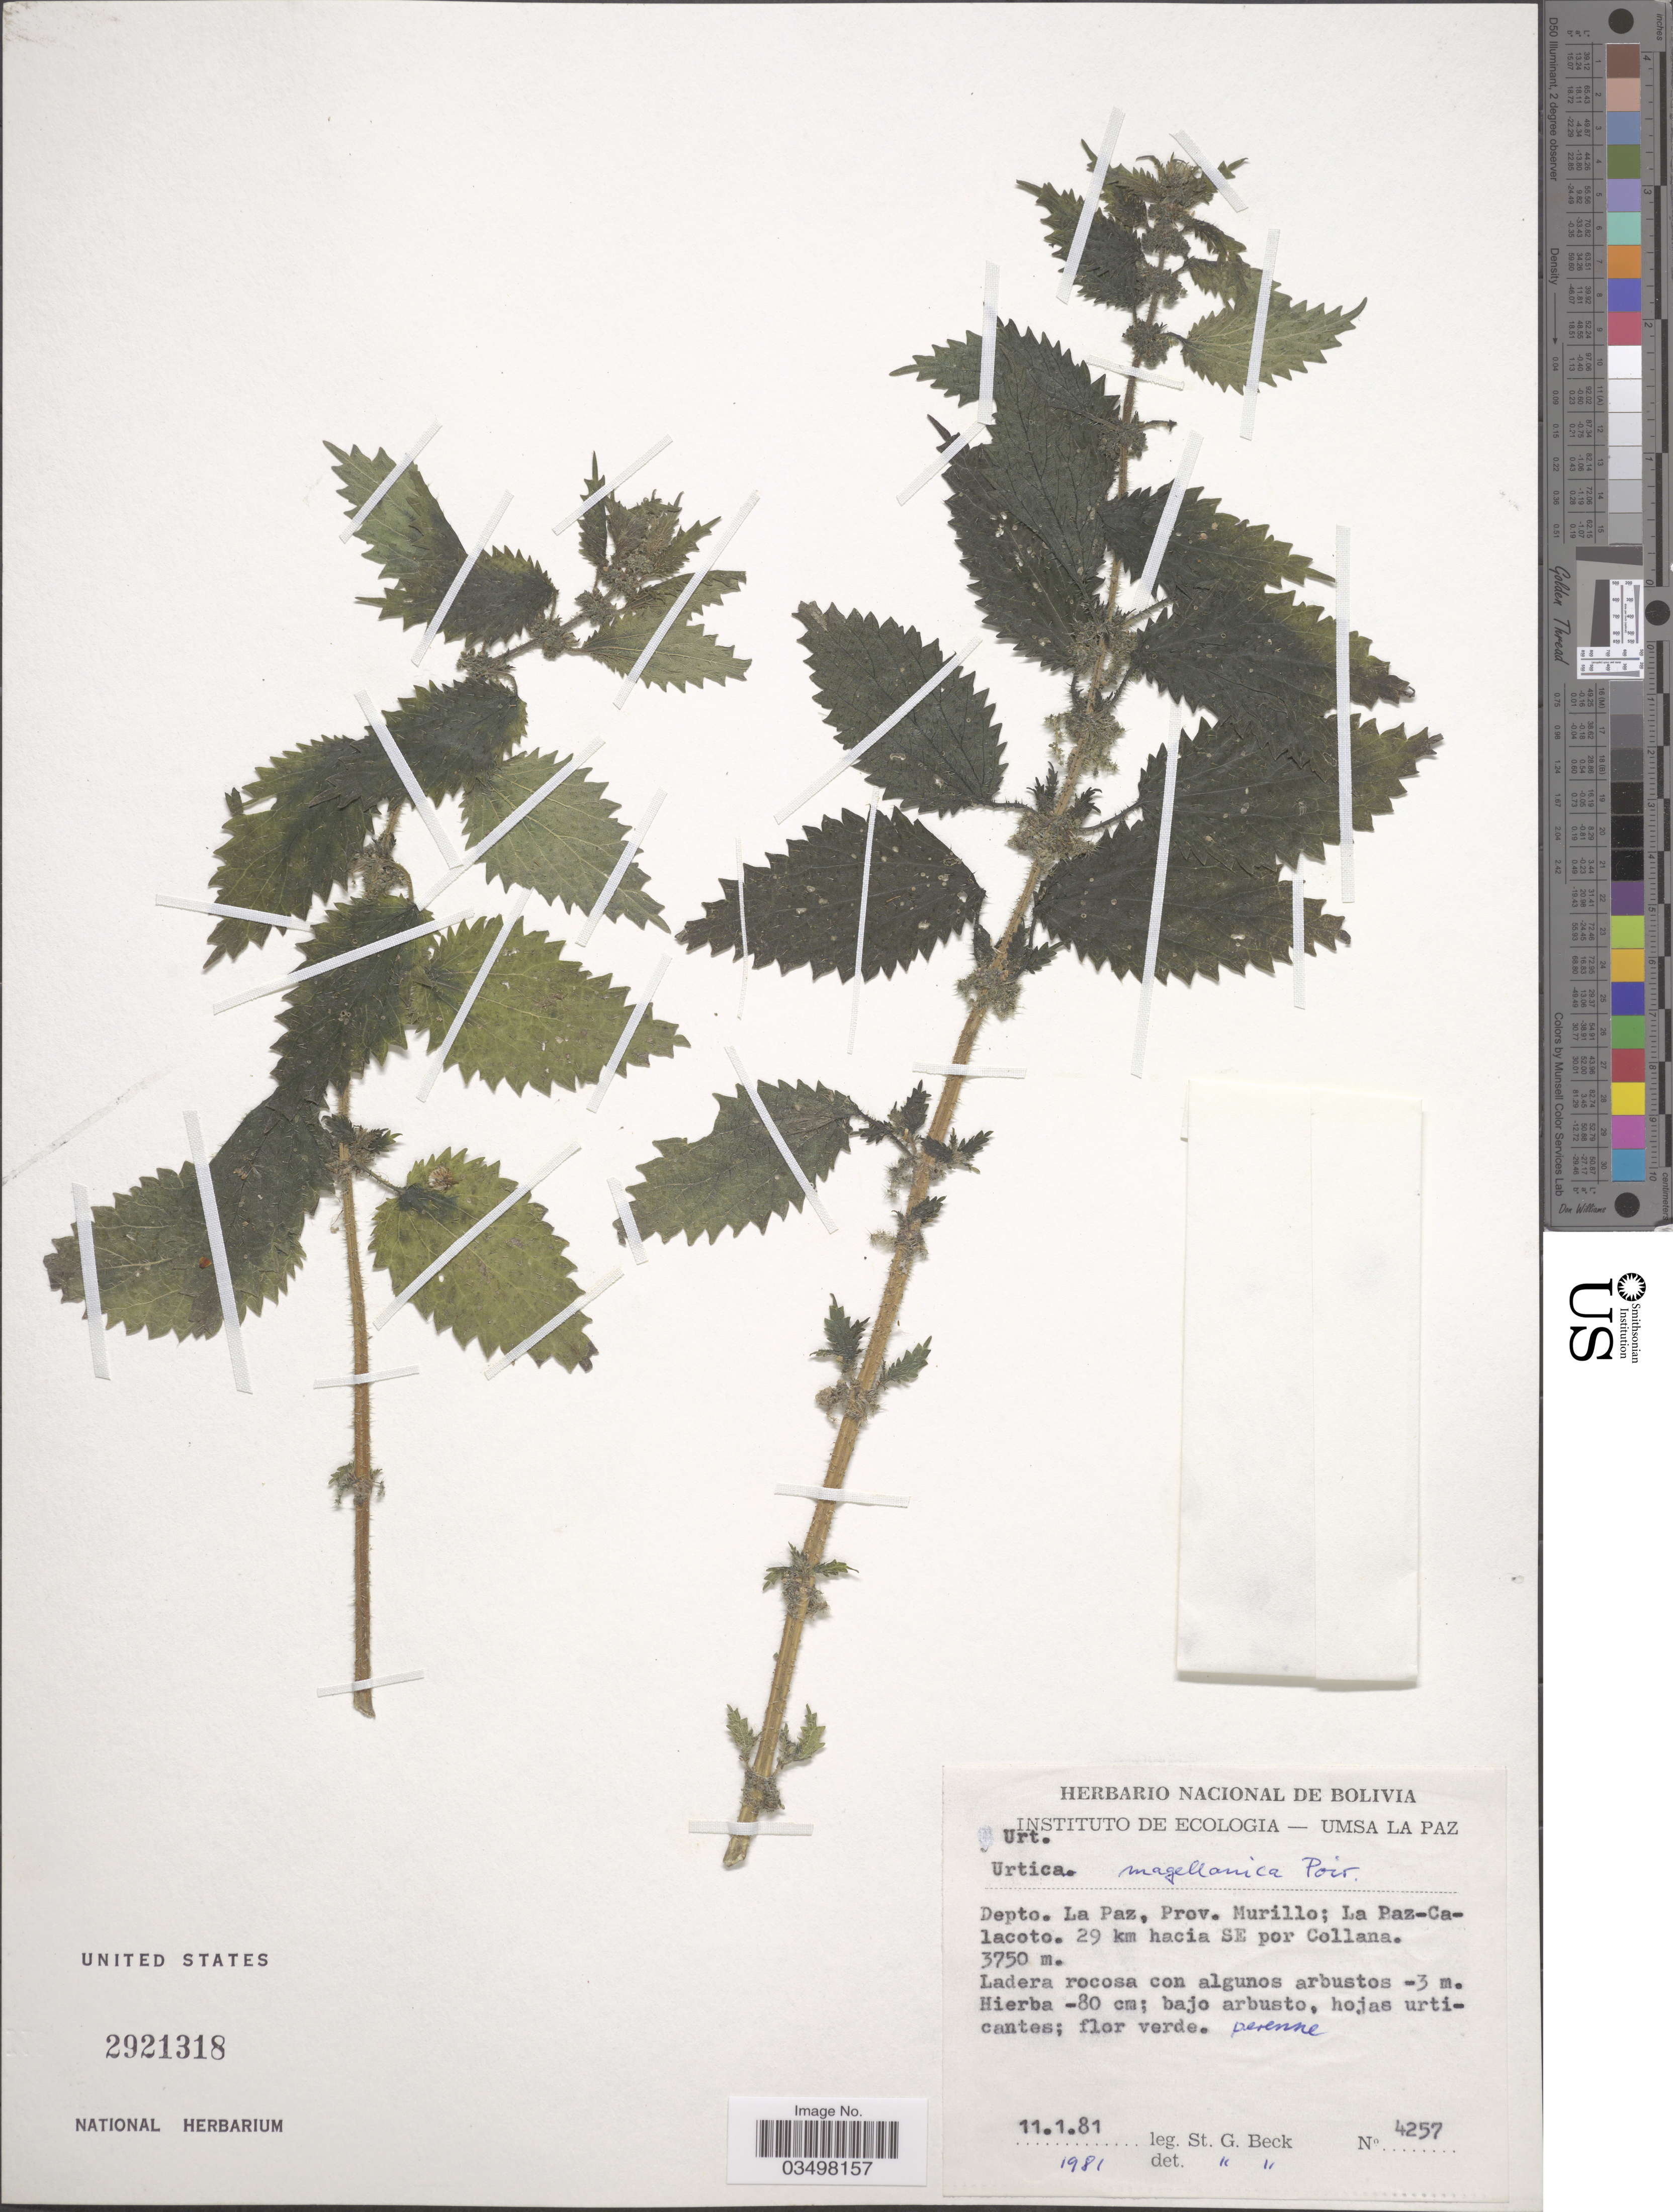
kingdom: Plantae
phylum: Tracheophyta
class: Magnoliopsida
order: Rosales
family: Urticaceae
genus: Urtica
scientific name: Urtica magellanica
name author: Juss. ex Poir.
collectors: S. G. Beck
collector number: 4257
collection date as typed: Transcribed d/m/y: 11/1/81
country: Bolivia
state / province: La Paz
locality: Depto. La Paz, Prov. Murillo; La Paz - Calacoto. 29 km hacia SE por Collana.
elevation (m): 3750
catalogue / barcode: US 2921318